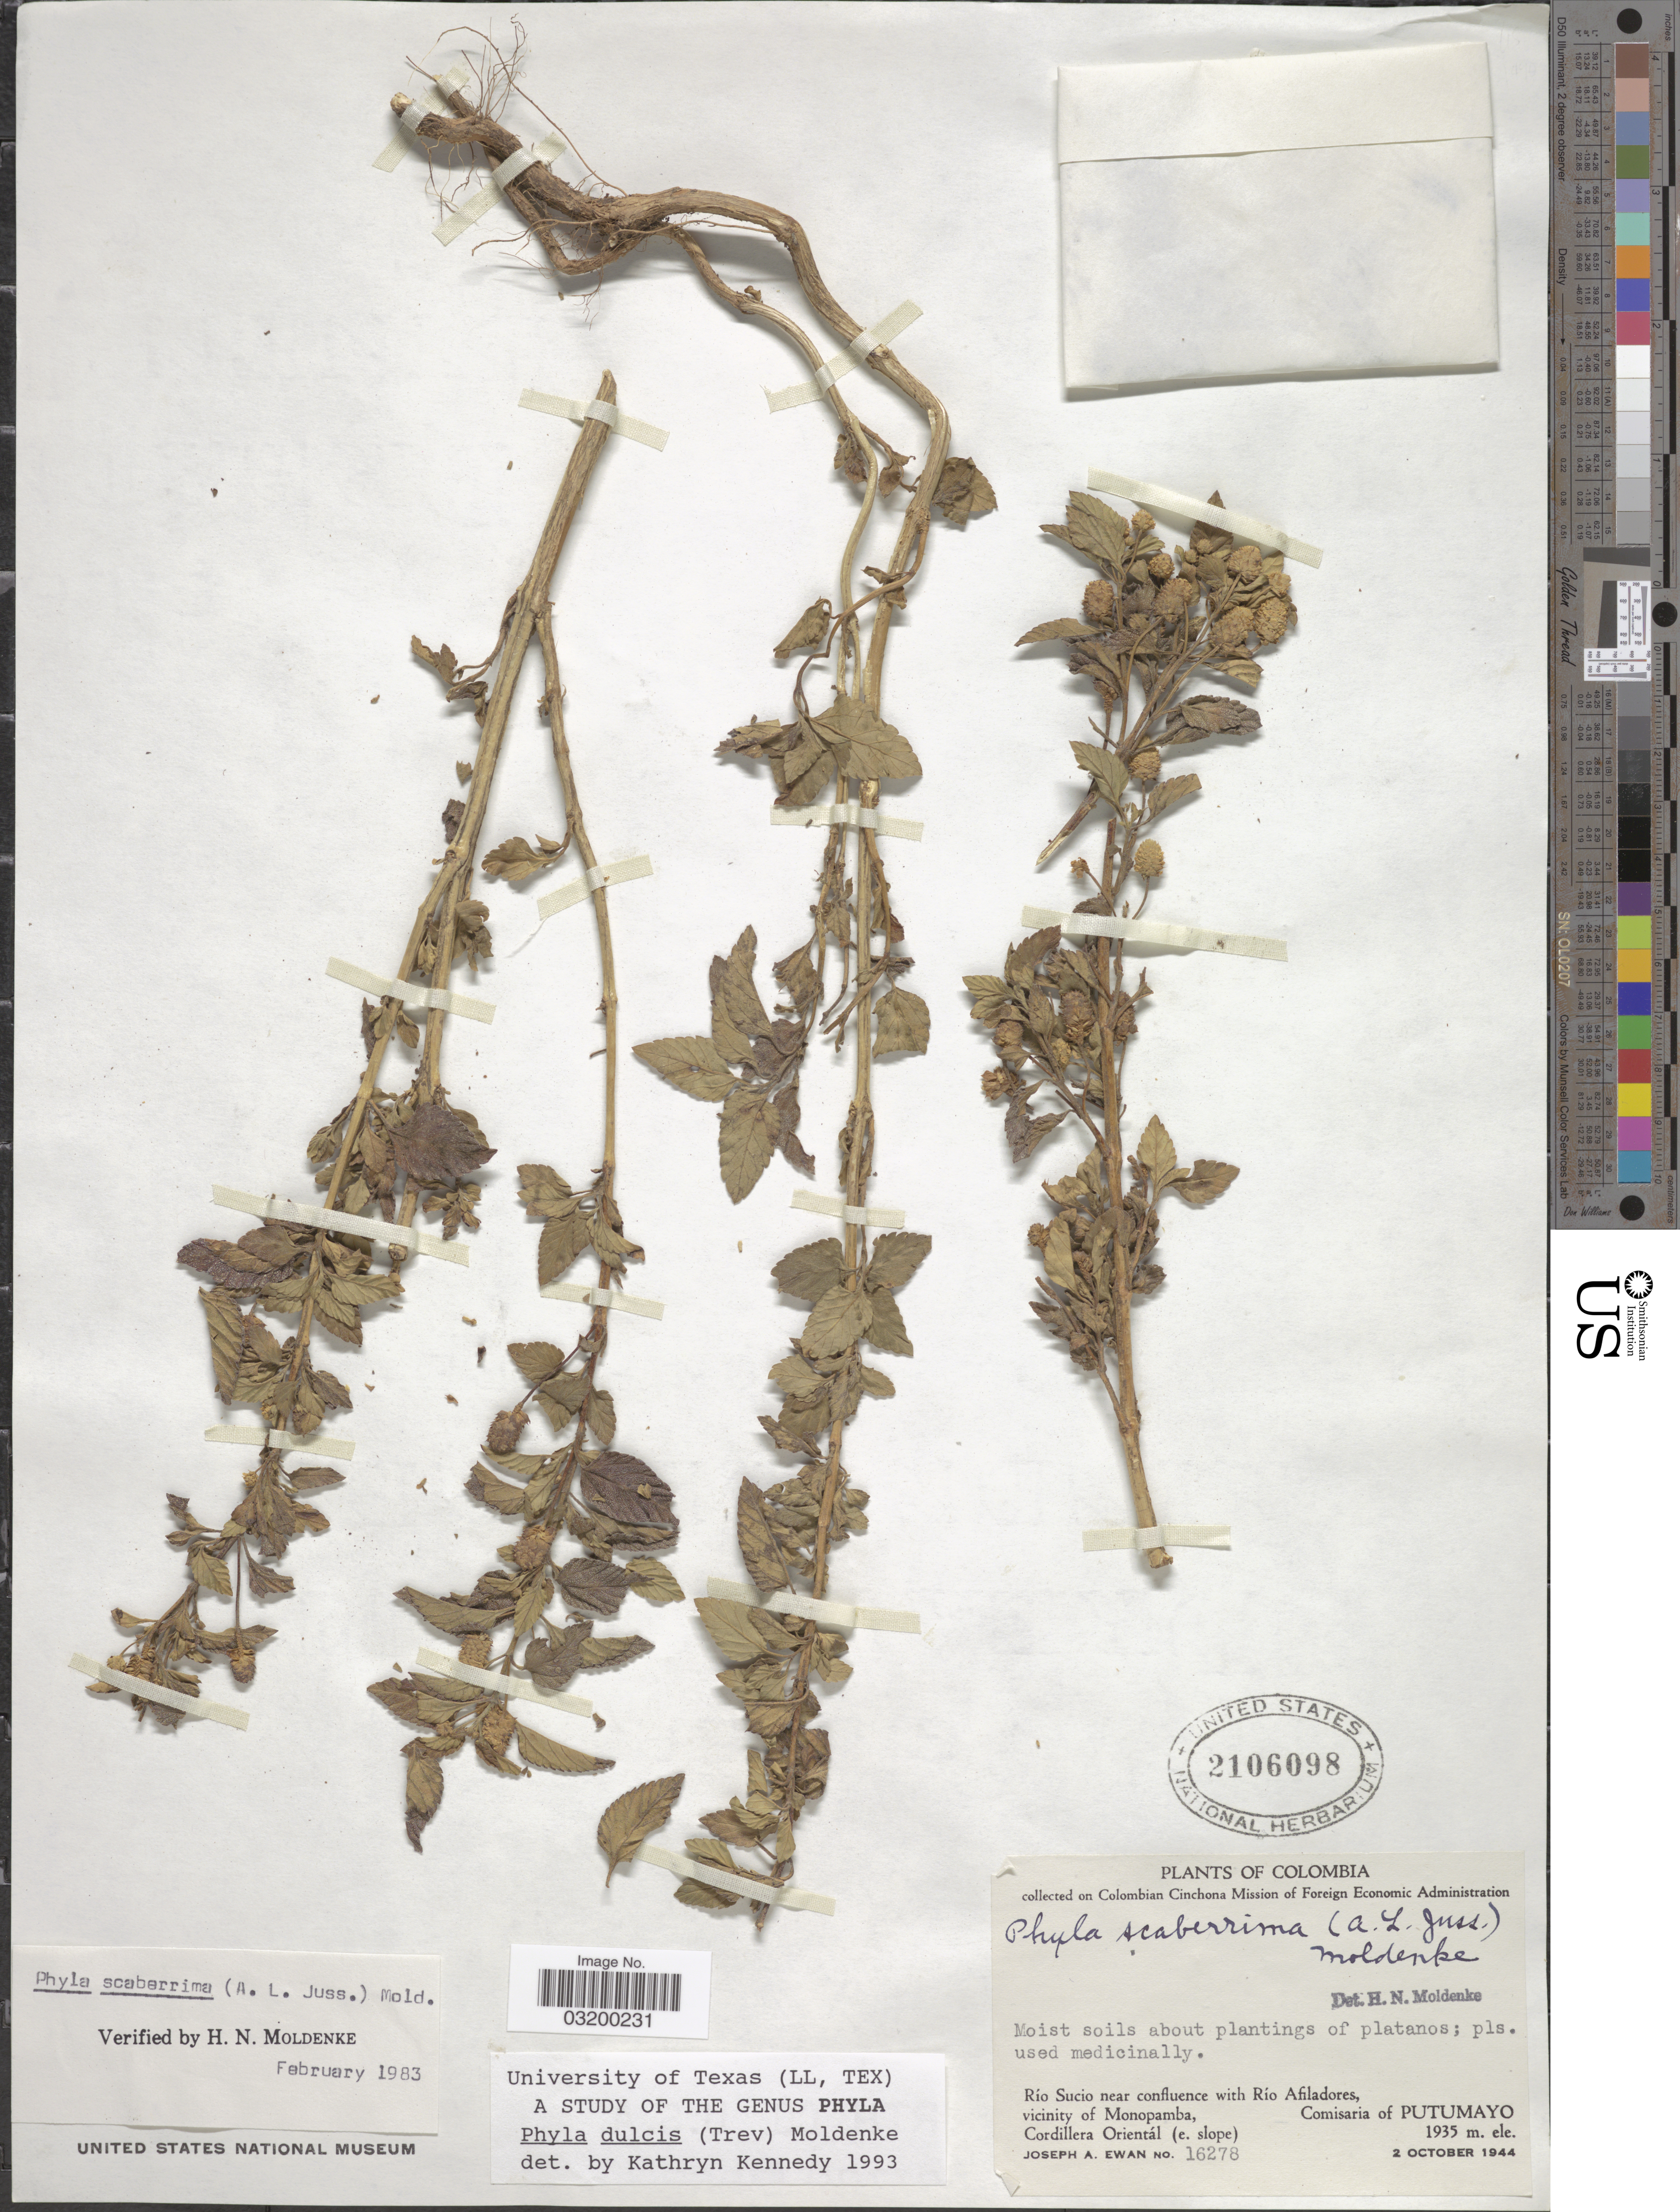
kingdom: Plantae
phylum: Tracheophyta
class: Magnoliopsida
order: Lamiales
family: Verbenaceae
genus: Phyla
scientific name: Phyla dulcis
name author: (Trevir.) Moldenke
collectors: J. A. Ewan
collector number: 16278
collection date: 1944-10-02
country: Colombia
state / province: Putumayo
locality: Río Sucio near confluence with Río Afiladores, vicinity of Monopamba, Comisaria of Putumayo. Cordillera Orientál (e. slope).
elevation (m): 1935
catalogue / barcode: US 2106098